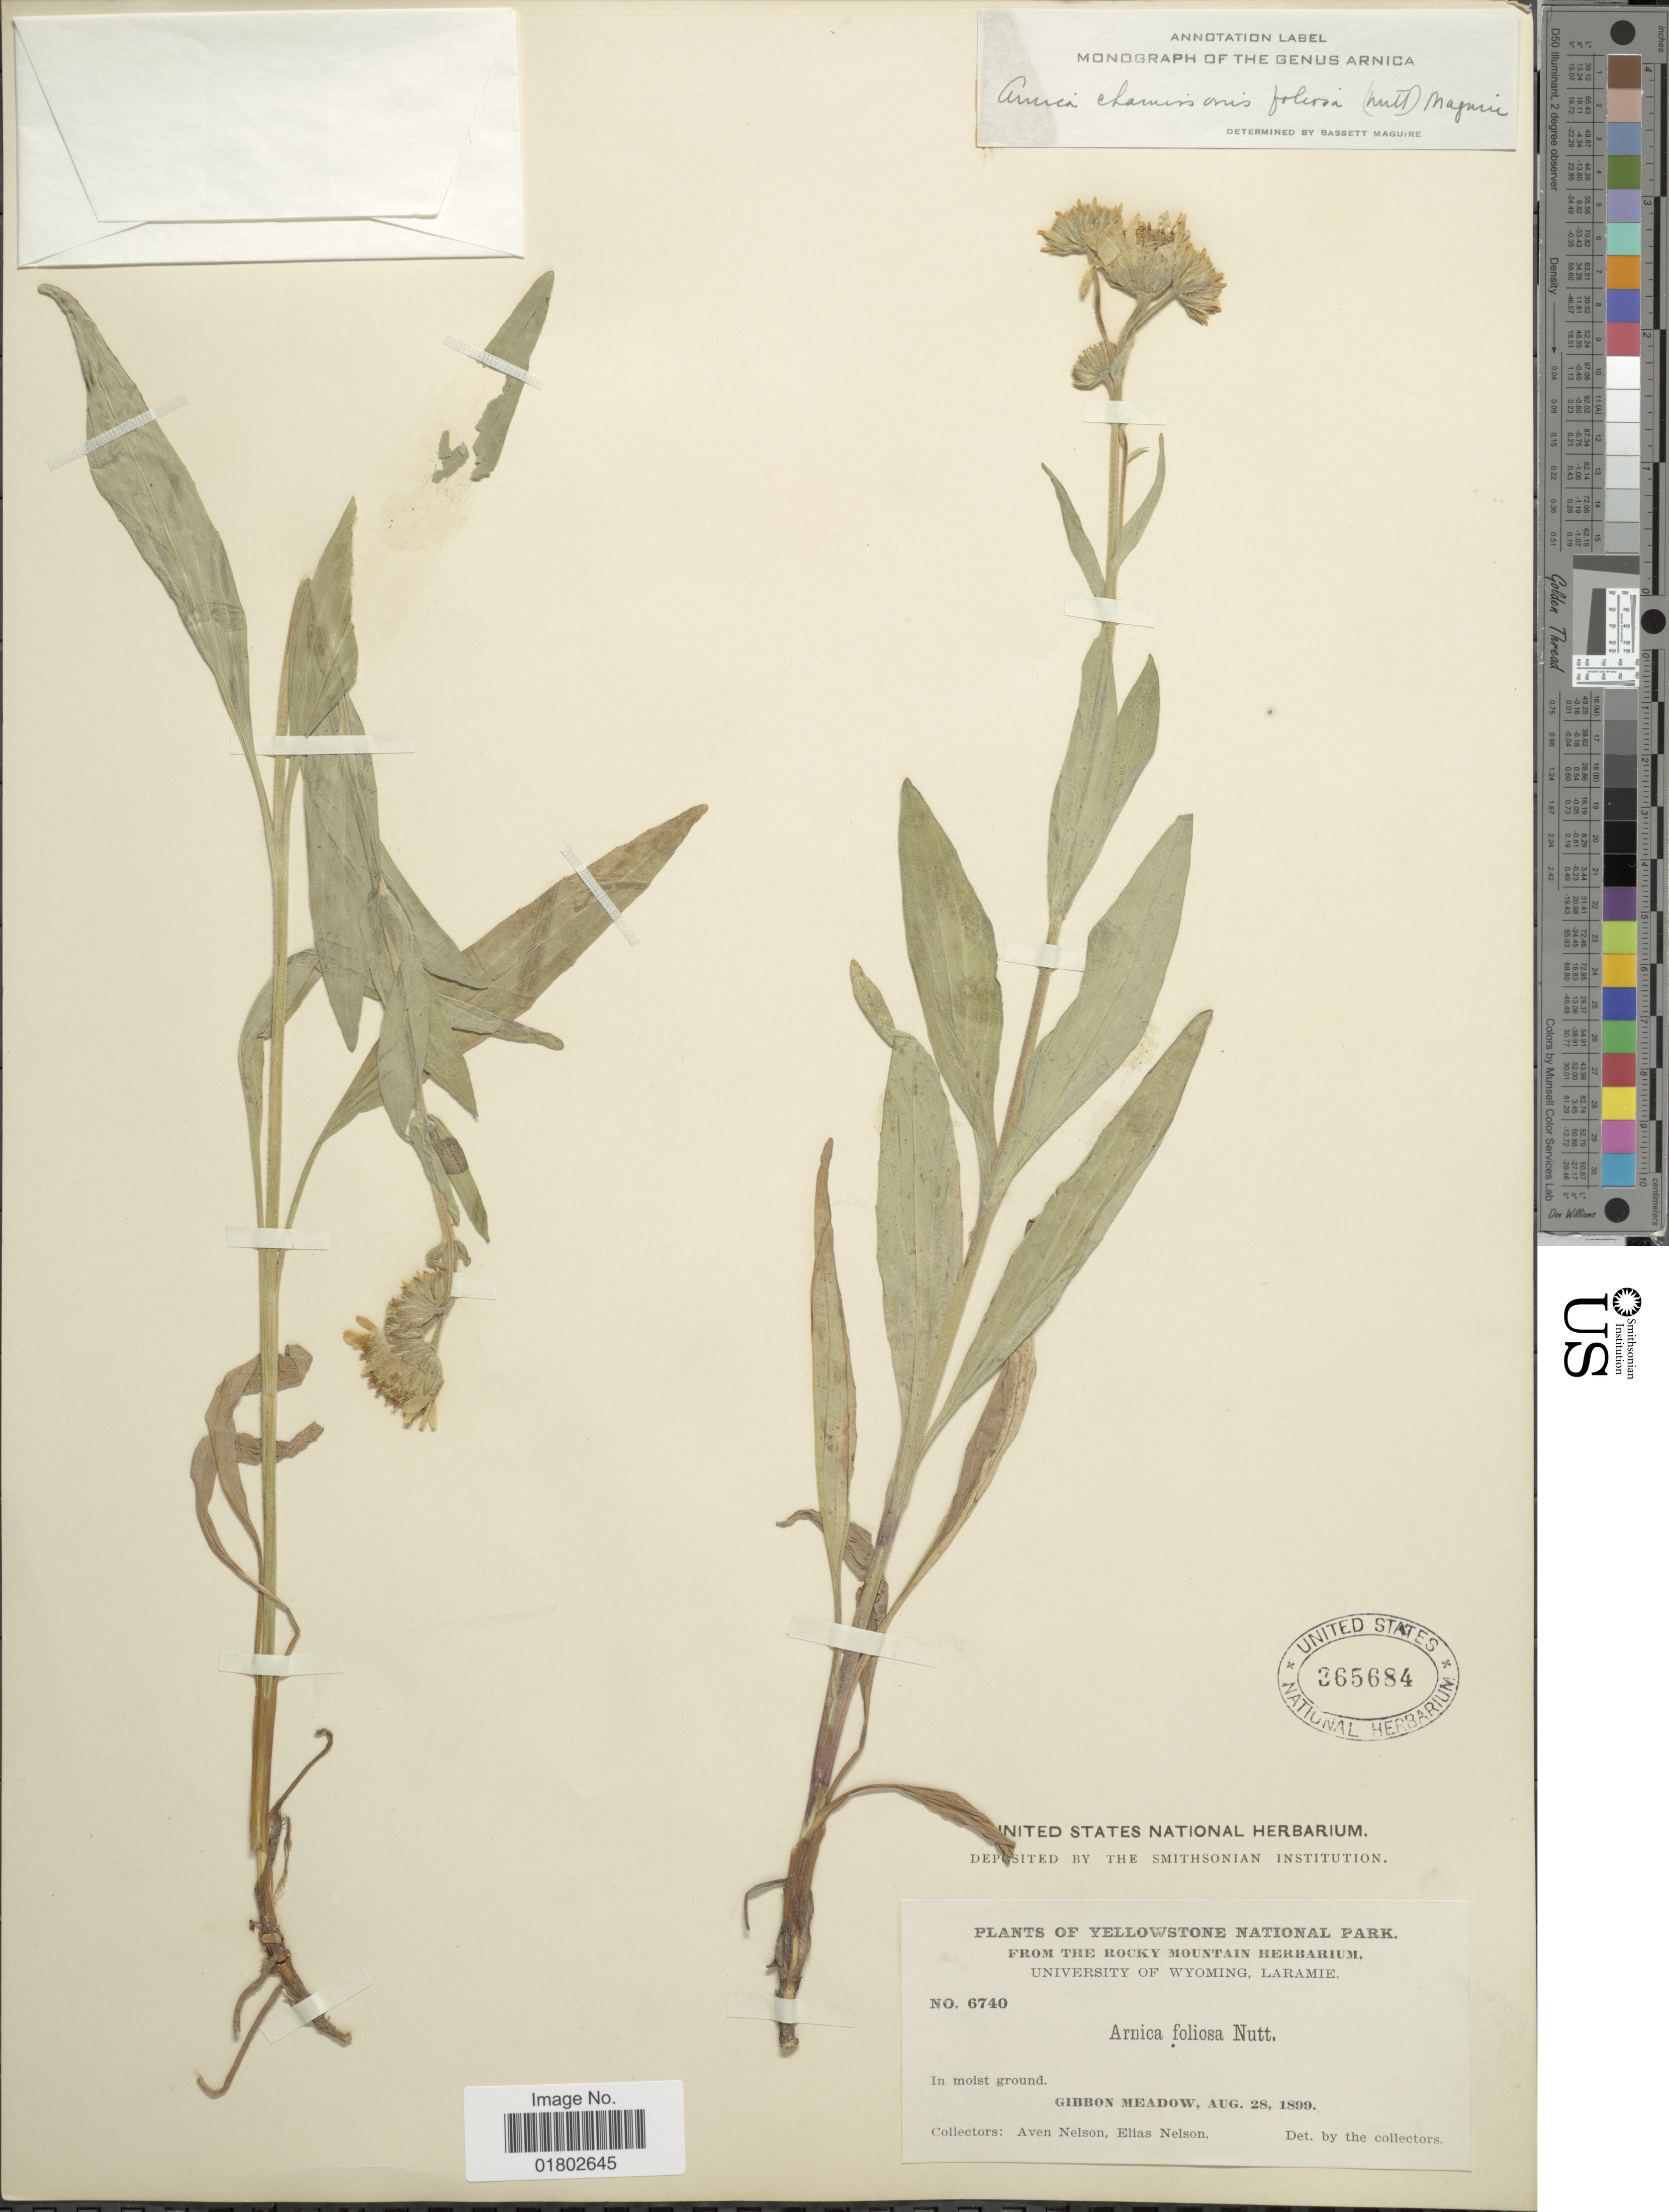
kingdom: Plantae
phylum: Tracheophyta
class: Magnoliopsida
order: Asterales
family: Asteraceae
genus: Arnica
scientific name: Arnica chamissonis subsp. foliosa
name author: (Nutt.) Maguire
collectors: A. Nelson & E. Nelson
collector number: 6740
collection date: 1899-08-28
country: United States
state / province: Wyoming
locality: Yellowstone National Park, Rocky Mountain, Gibbon Meadow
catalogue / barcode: US 365684